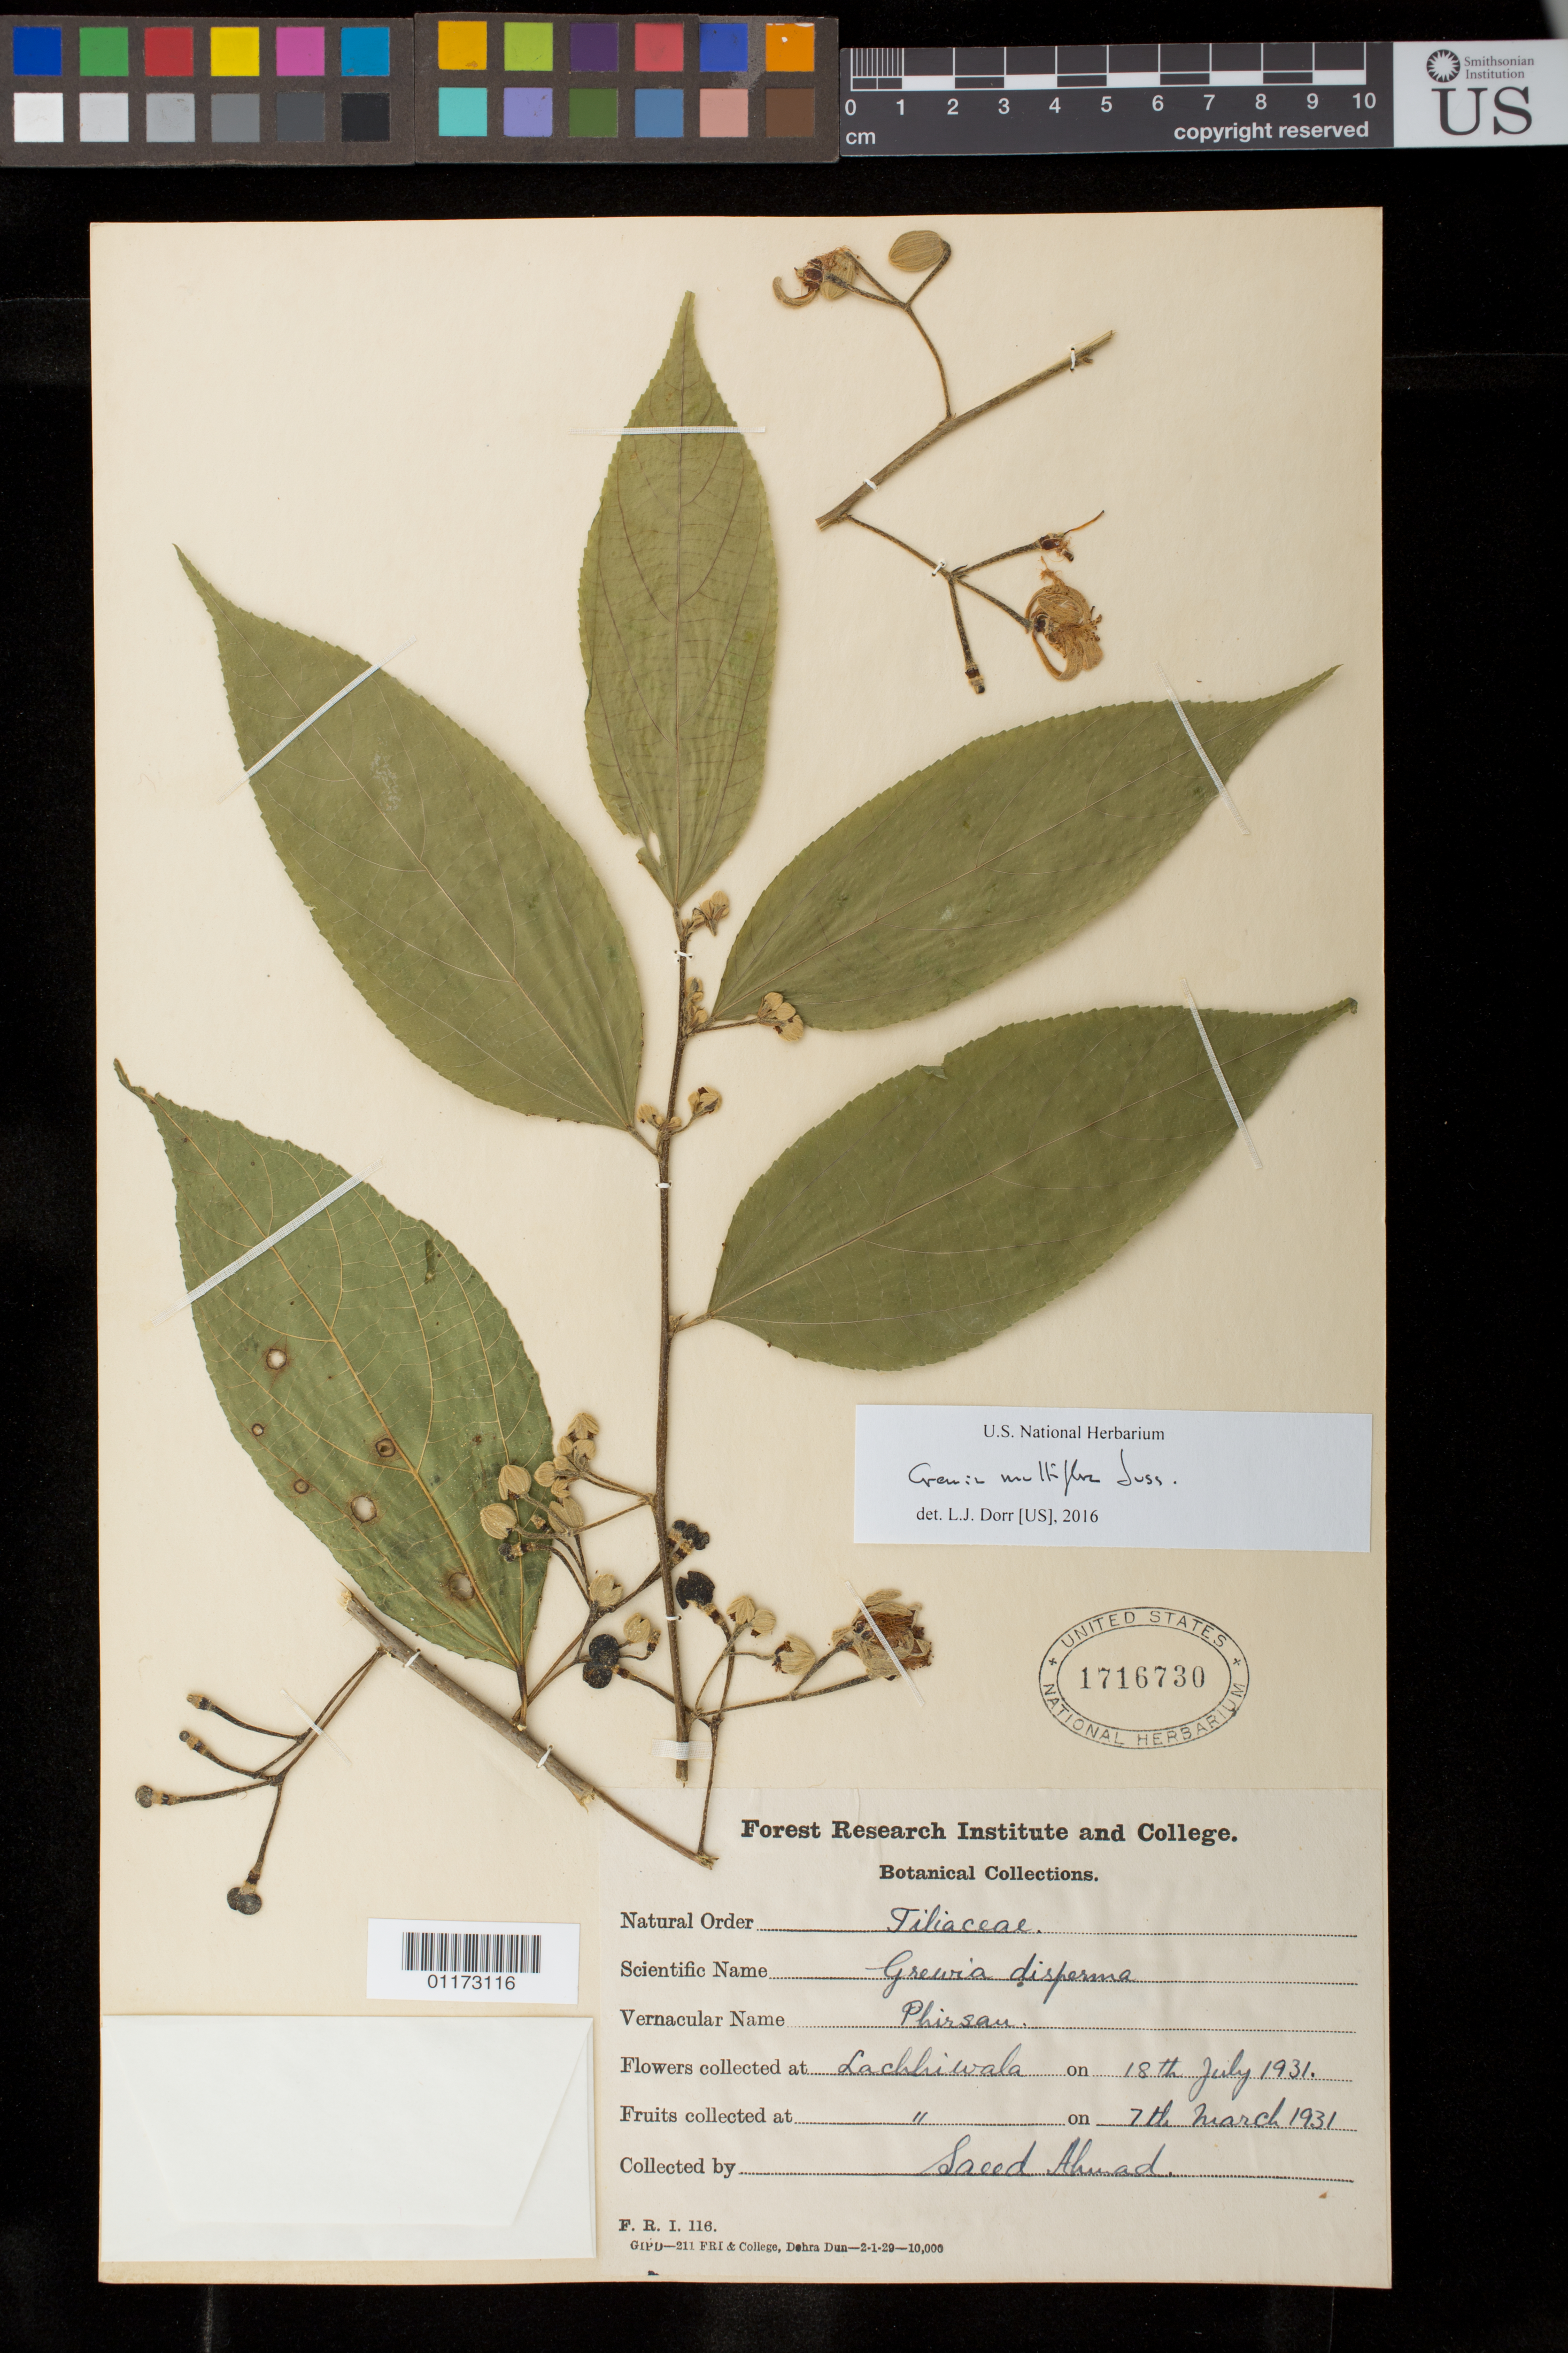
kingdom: Plantae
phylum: Tracheophyta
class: Magnoliopsida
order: Malvales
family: Malvaceae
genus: Grewia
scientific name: Grewia multiflora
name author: Juss.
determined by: Dorr, L. J., (BOT), Smithsonian Institution - National Museum of Natural History (UNITED STATES)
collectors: S. Ahmad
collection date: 1931-03-07,1931-07-18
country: India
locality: Lachhiwala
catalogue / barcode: US 1716730